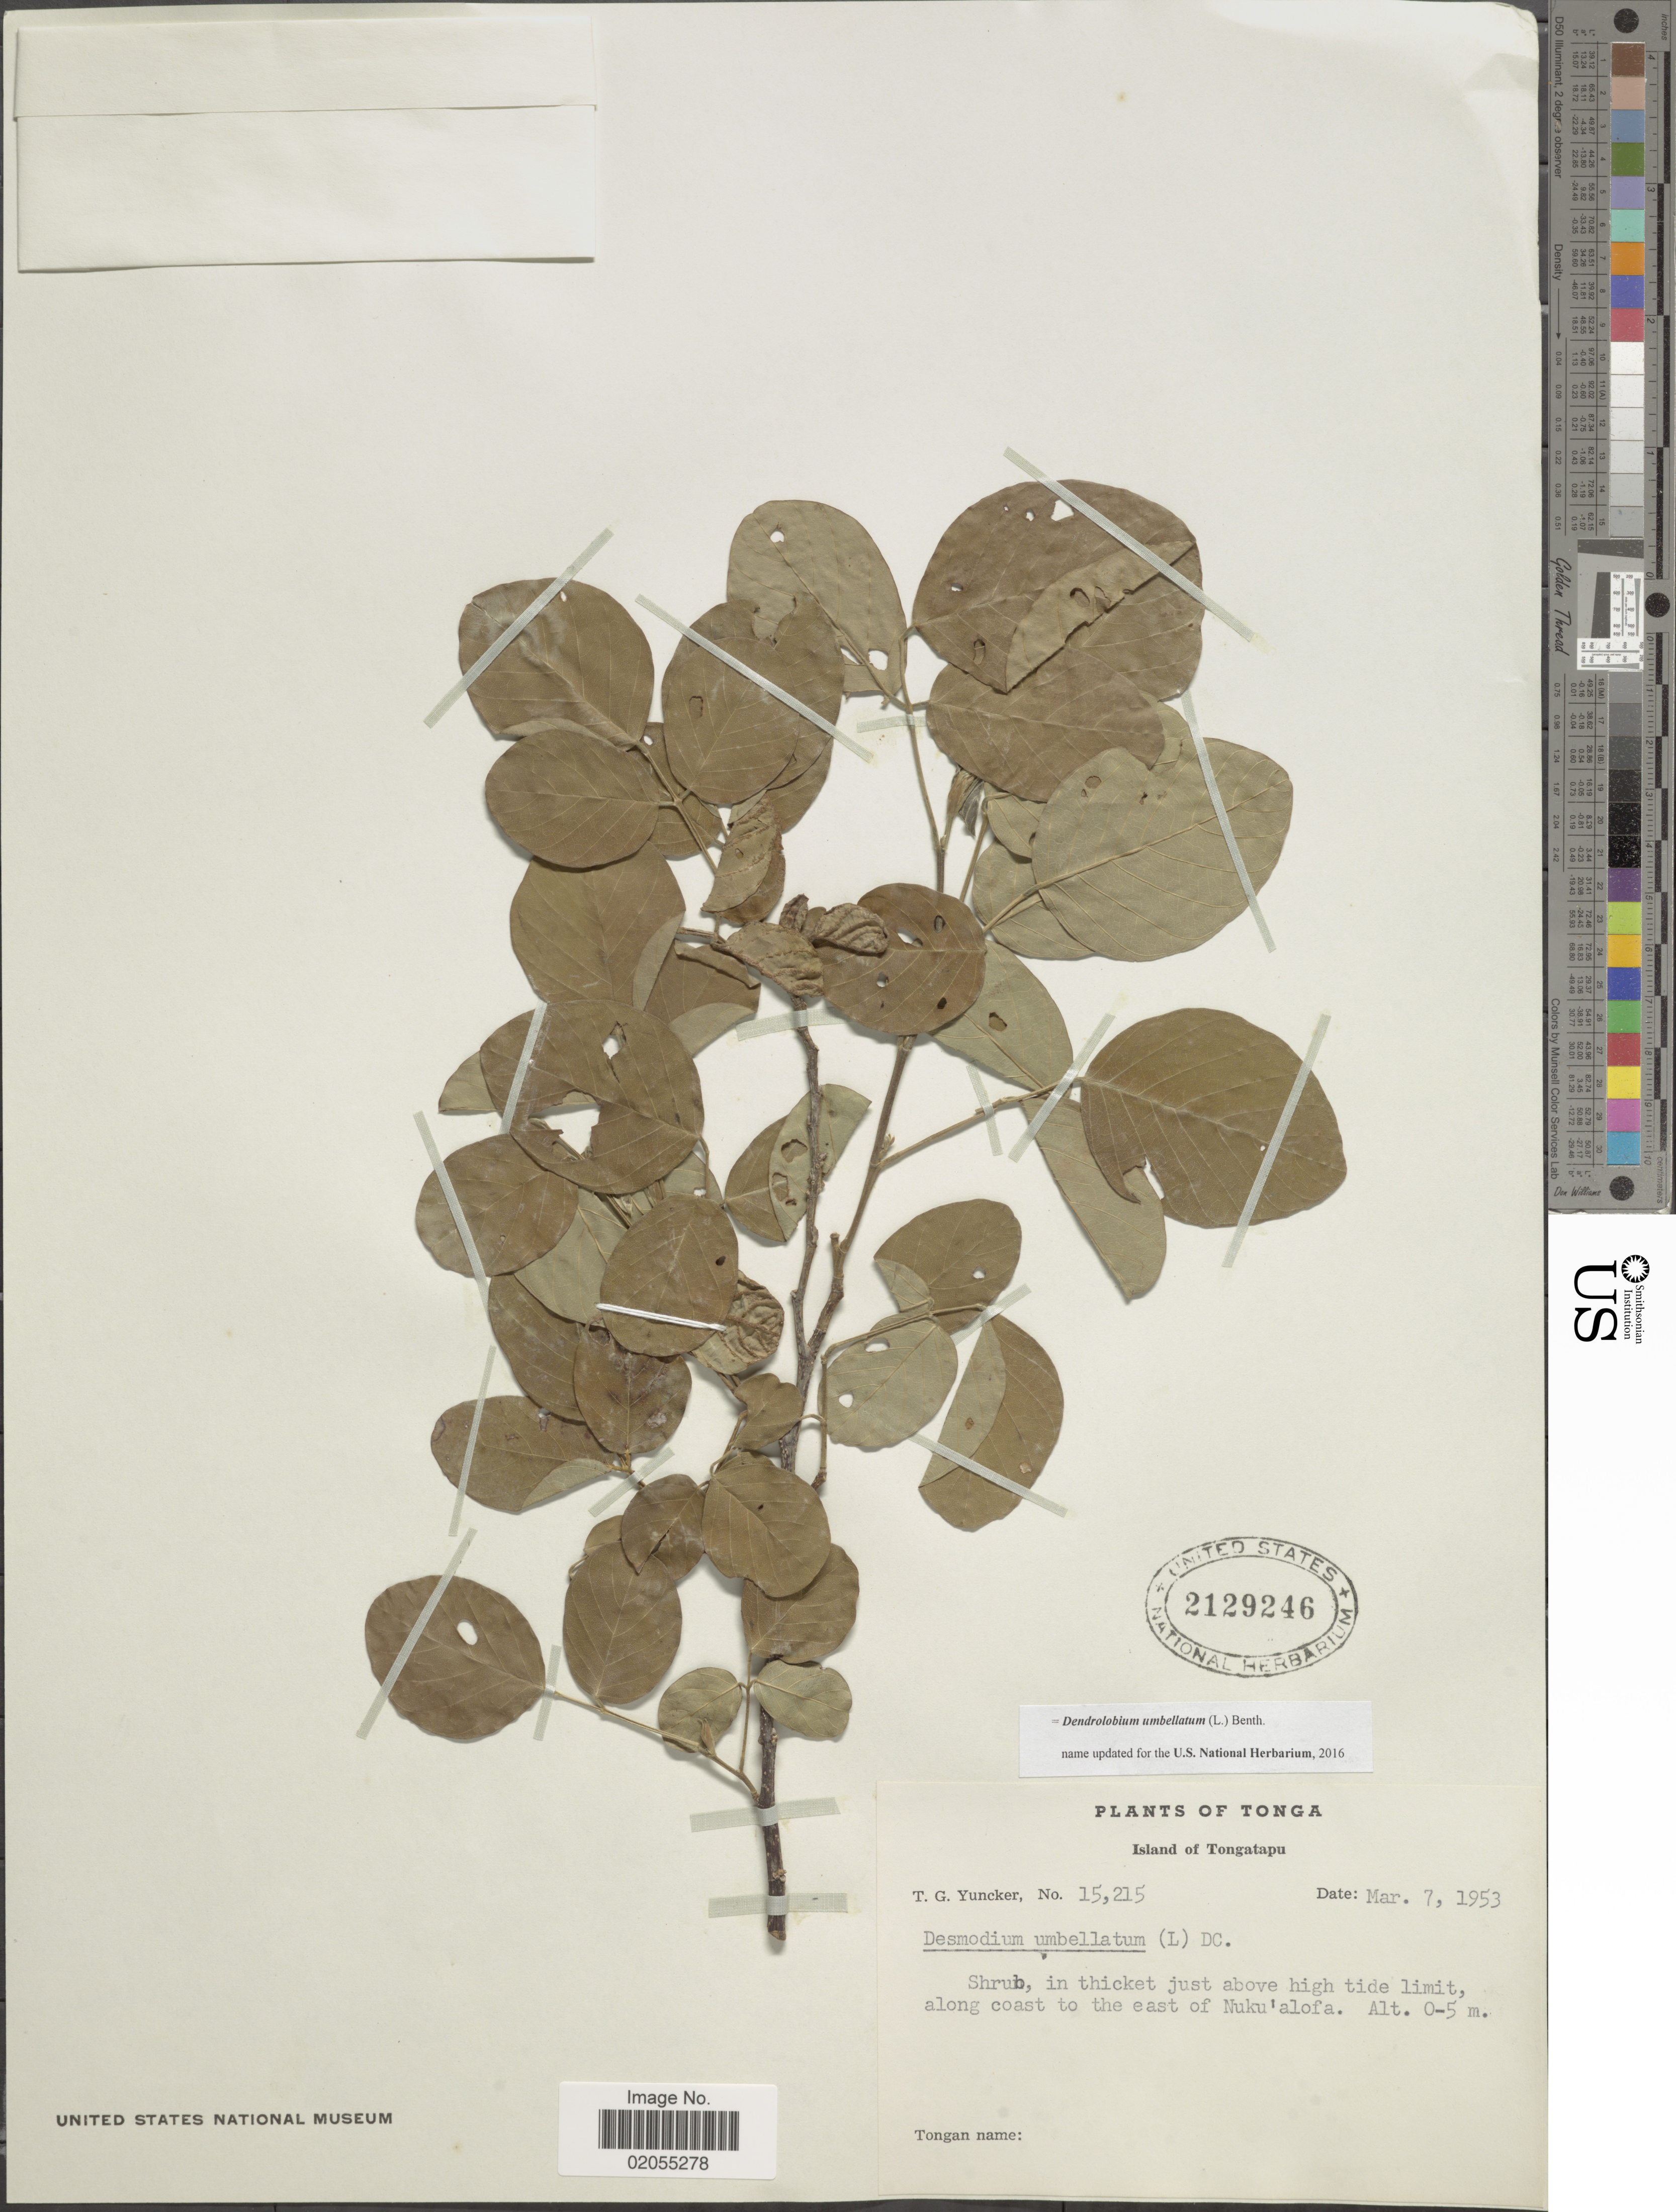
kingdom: Plantae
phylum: Tracheophyta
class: Magnoliopsida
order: Fabales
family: Fabaceae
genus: Dendrolobium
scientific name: Dendrolobium umbellatum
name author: (L.) Benth.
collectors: T. G. Yuncker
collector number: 15215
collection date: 1953-03-07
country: Tonga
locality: Island of Tongatapu, along coast to the east of Nuku'alofa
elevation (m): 0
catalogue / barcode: US 2129246